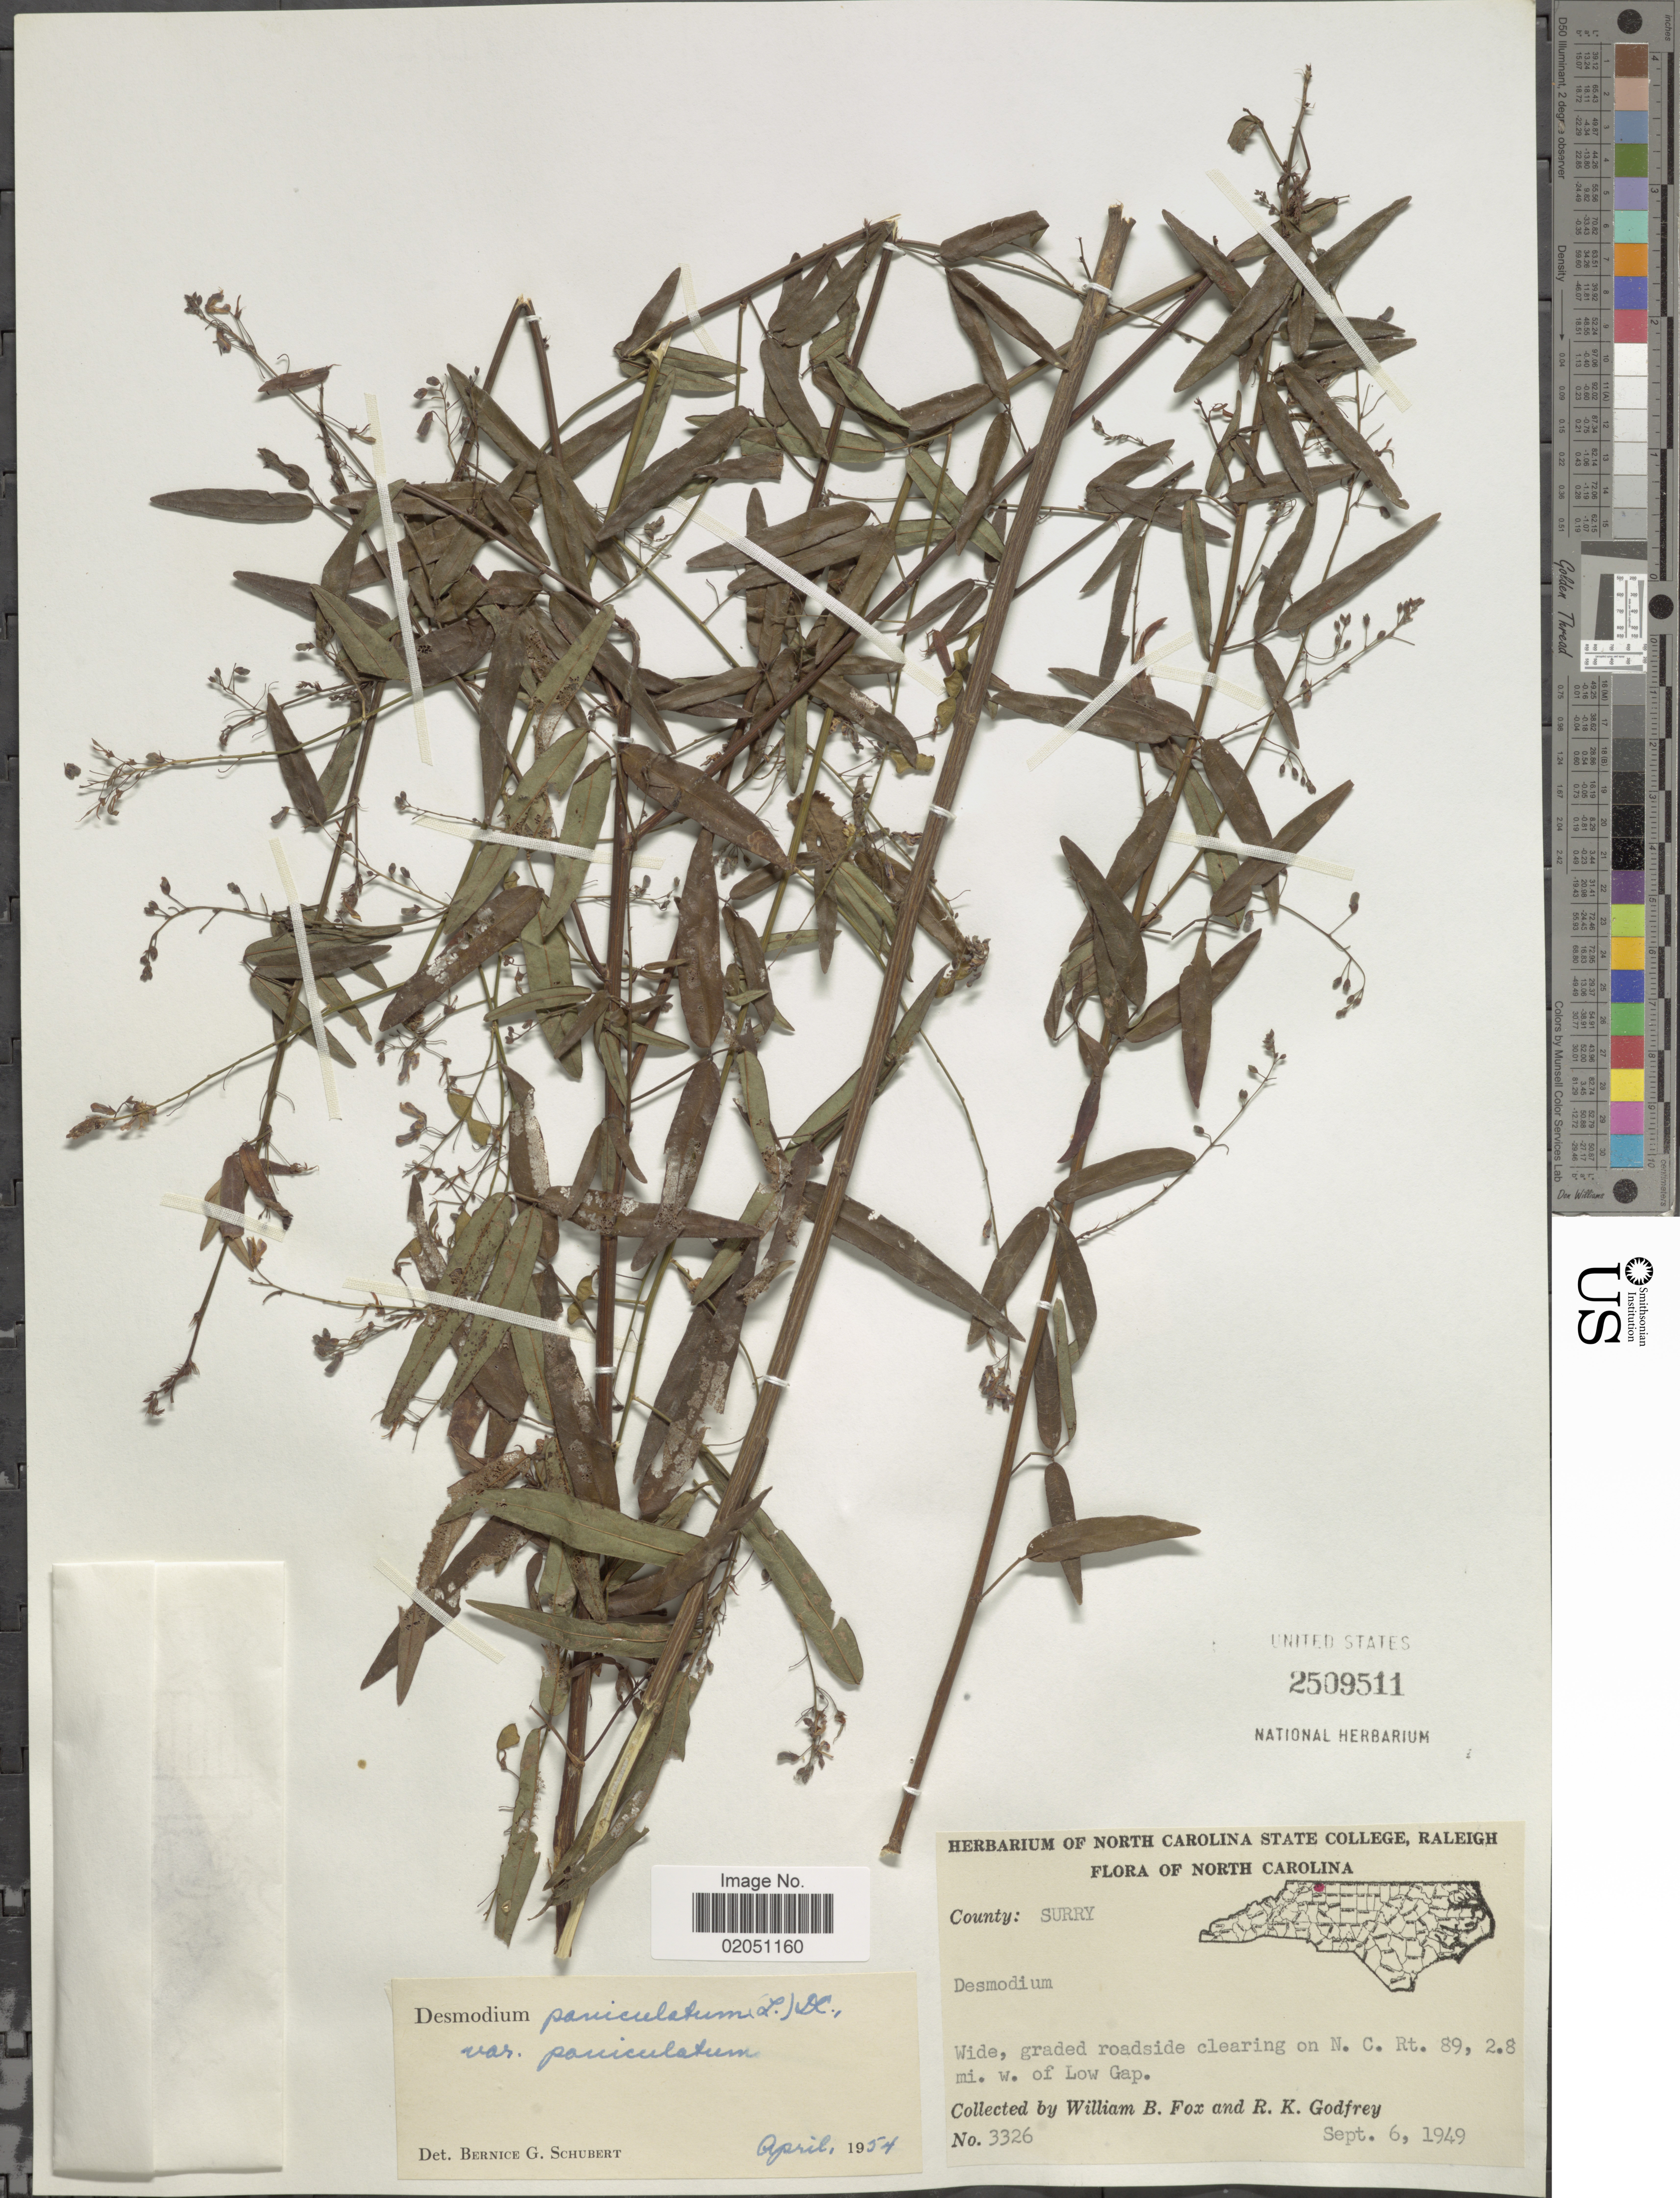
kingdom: Plantae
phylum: Tracheophyta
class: Magnoliopsida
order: Fabales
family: Fabaceae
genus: Desmodium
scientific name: Desmodium paniculatum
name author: (L.) DC.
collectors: W. B. Fox & R. K. Godfrey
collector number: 3326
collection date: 1949-09-06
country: United States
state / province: North Carolina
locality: County: Surry, Wide, graded roadside clearing on N.C. Rt. 89, 2.8 mi w of Low Gap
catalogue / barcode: US 2509511